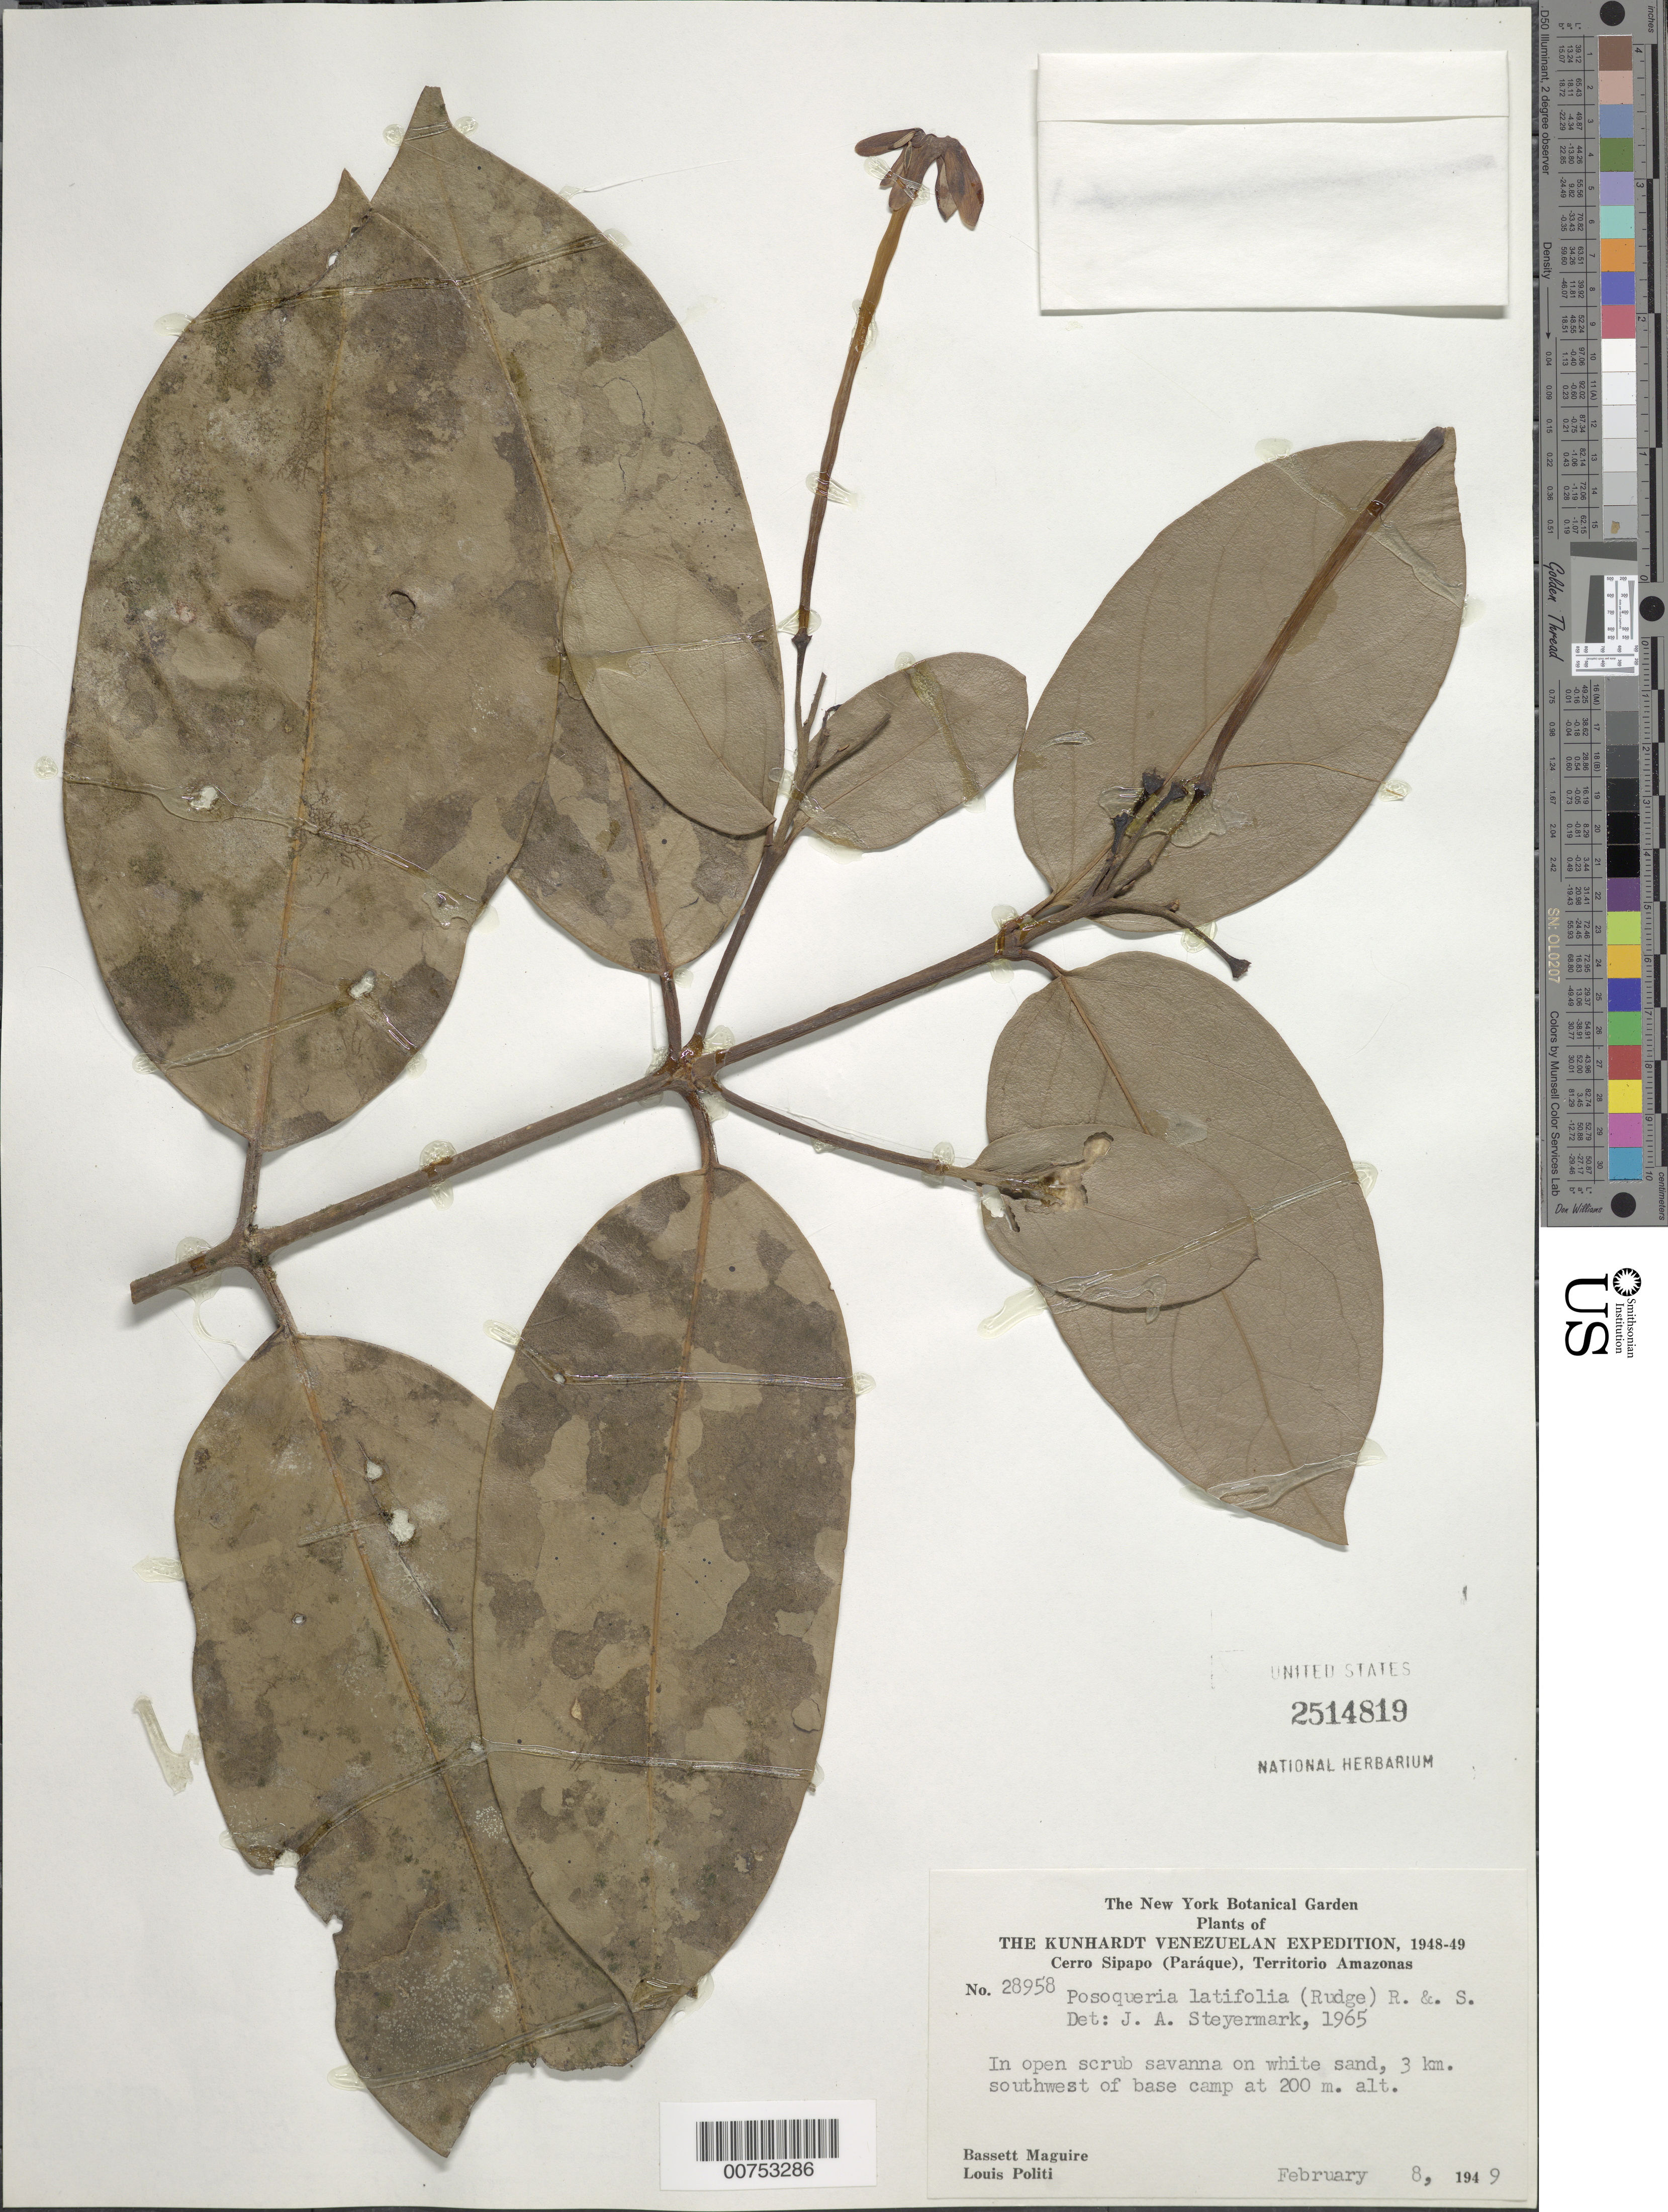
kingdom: Plantae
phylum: Tracheophyta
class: Magnoliopsida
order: Gentianales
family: Rubiaceae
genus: Posoqueria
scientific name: Posoqueria latifolia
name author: (Rudge) Roem. & Schult.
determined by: Steyermark, Julian A., (VEN)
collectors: B. Maguire & L. Politi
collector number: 28958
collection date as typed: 8-Feb-49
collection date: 1949-02-08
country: Venezuela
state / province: Amazonas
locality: Cerro Sipapo (Paráque), Base Camp, 3 km SW of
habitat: Open scrub savanna on white sand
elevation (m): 200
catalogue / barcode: US 2514819